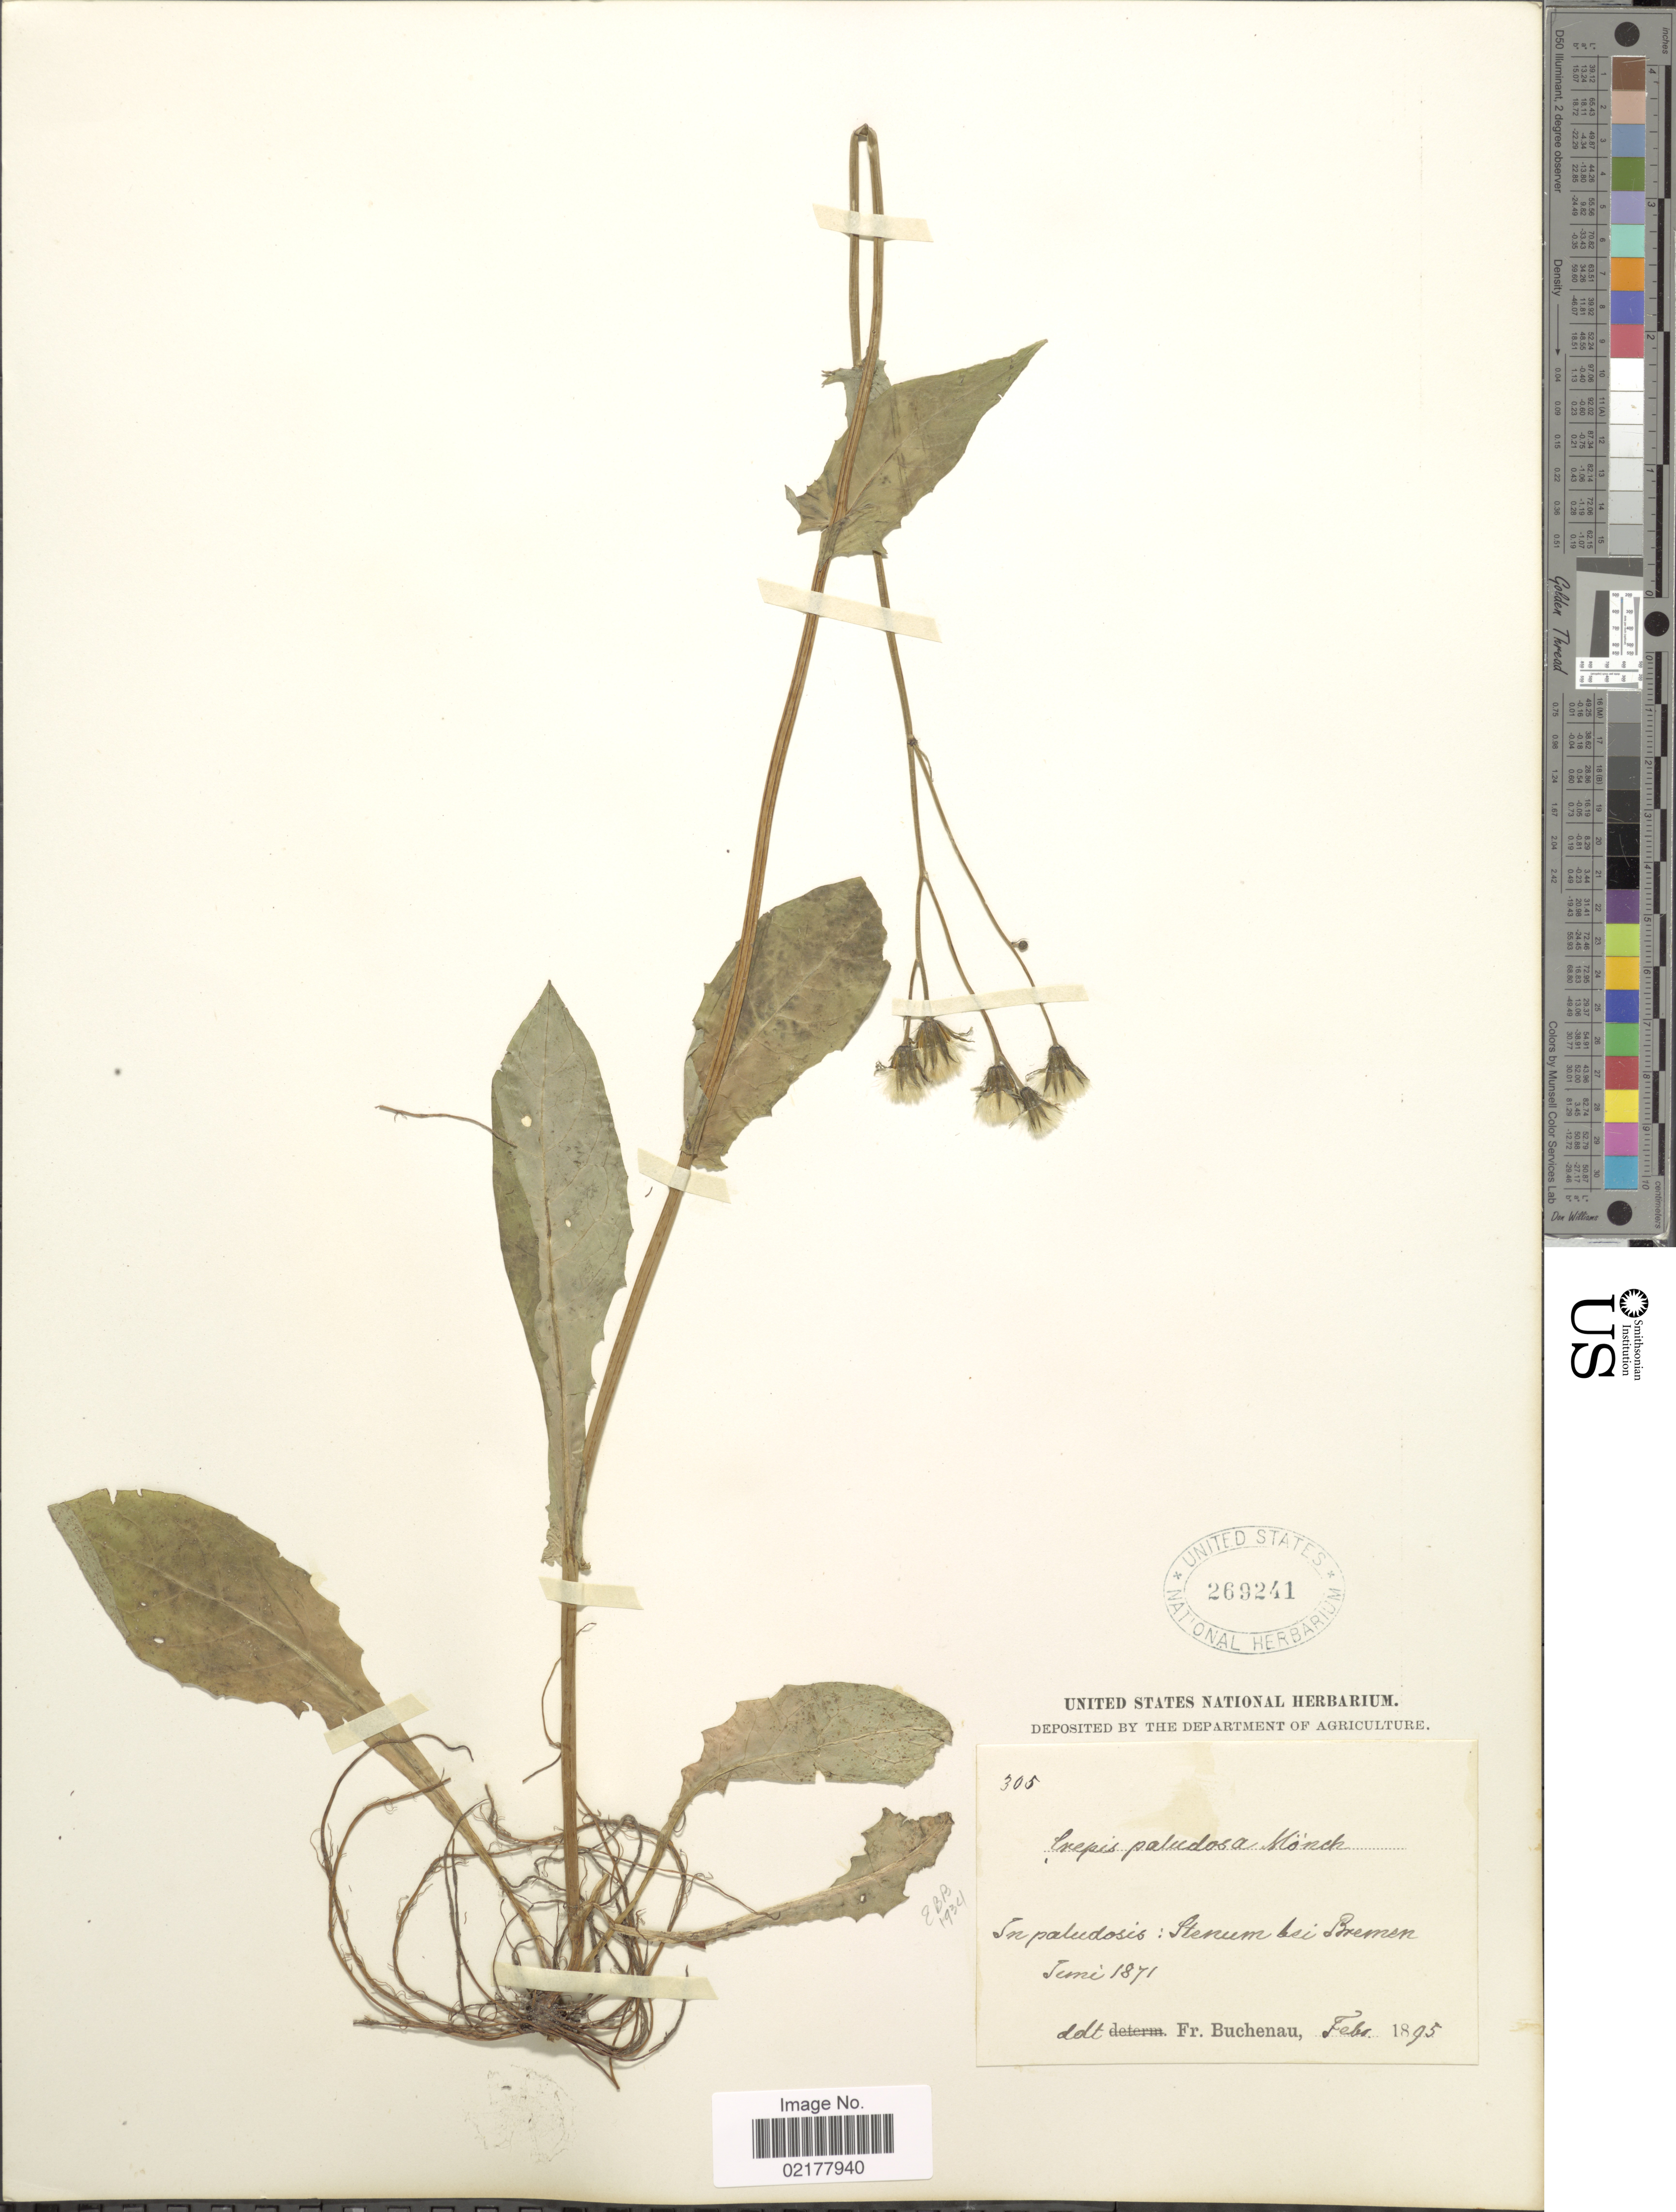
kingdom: Plantae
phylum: Tracheophyta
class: Magnoliopsida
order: Asterales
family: Asteraceae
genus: Crepis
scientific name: Crepis paludosa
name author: (L.) Moench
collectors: F. Buchenau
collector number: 305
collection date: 1871-06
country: Germany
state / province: Bremen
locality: Stenum bei Bremen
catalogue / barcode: US 269241